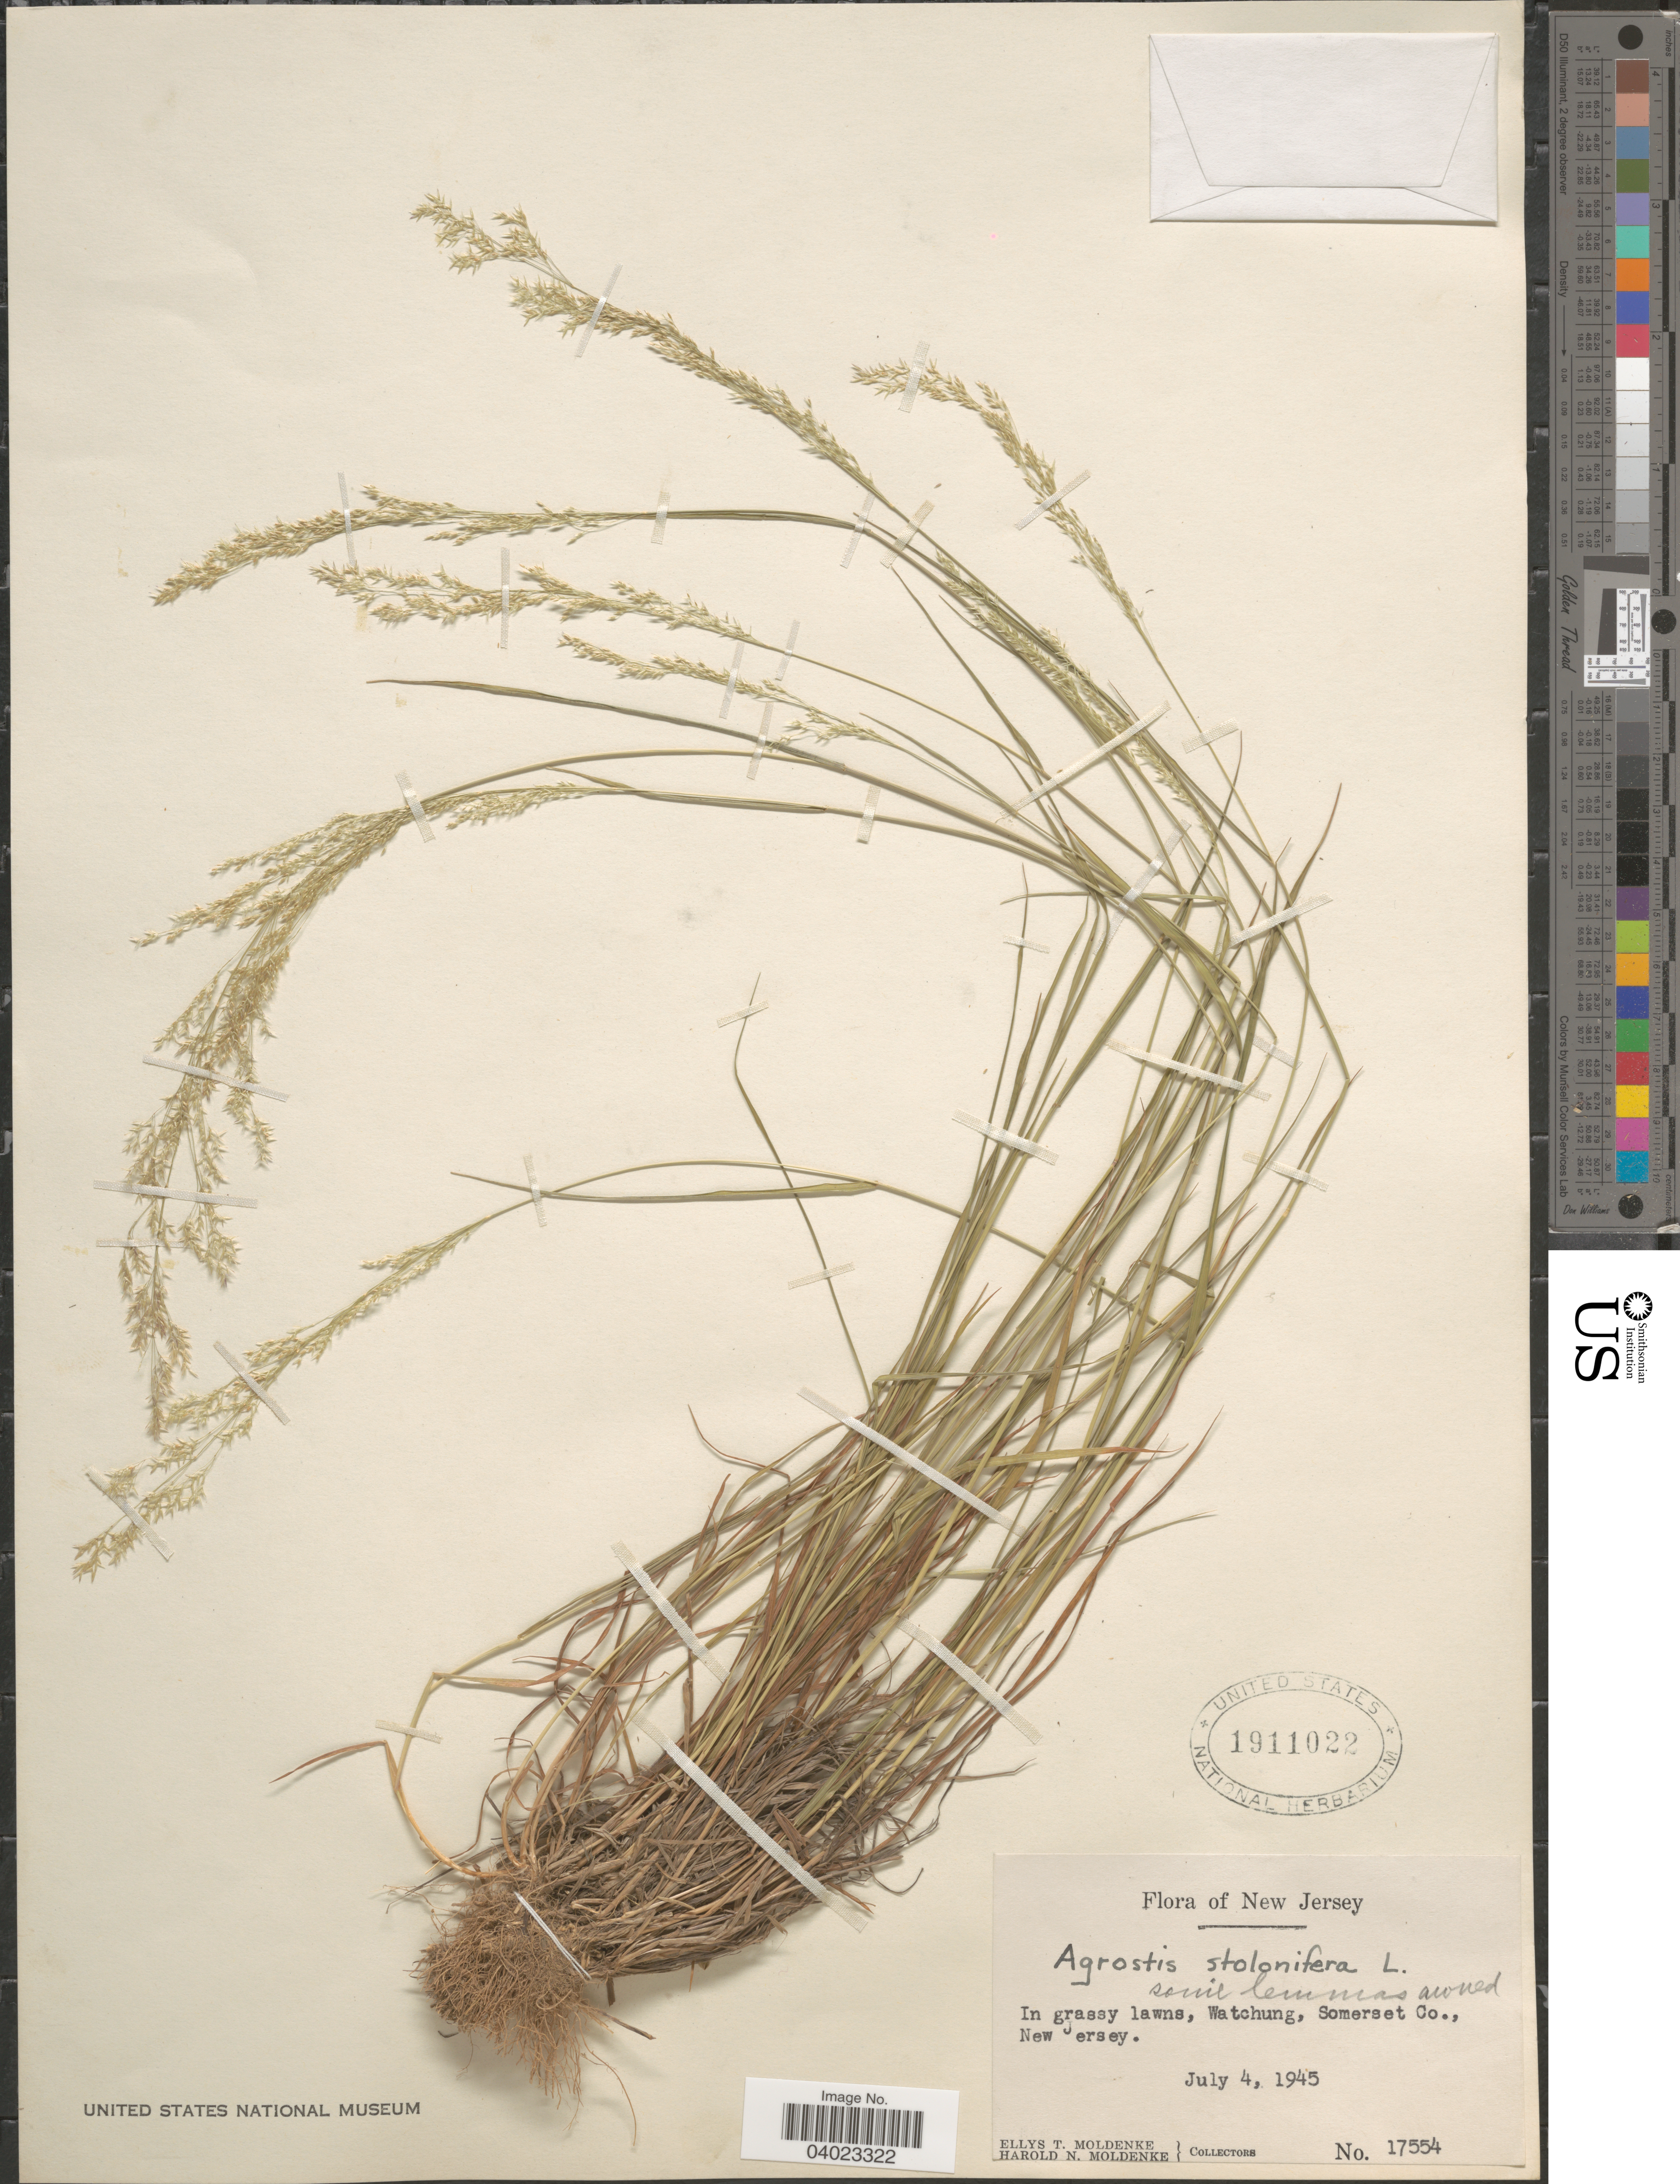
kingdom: Plantae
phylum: Tracheophyta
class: Liliopsida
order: Poales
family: Poaceae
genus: Agrostis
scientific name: Agrostis stolonifera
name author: L.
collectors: E. Moldenke & H. N. Moldenke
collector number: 17554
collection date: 1945-07-04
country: United States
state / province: New Jersey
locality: Watchung, Somerset Co.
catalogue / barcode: US 1911022